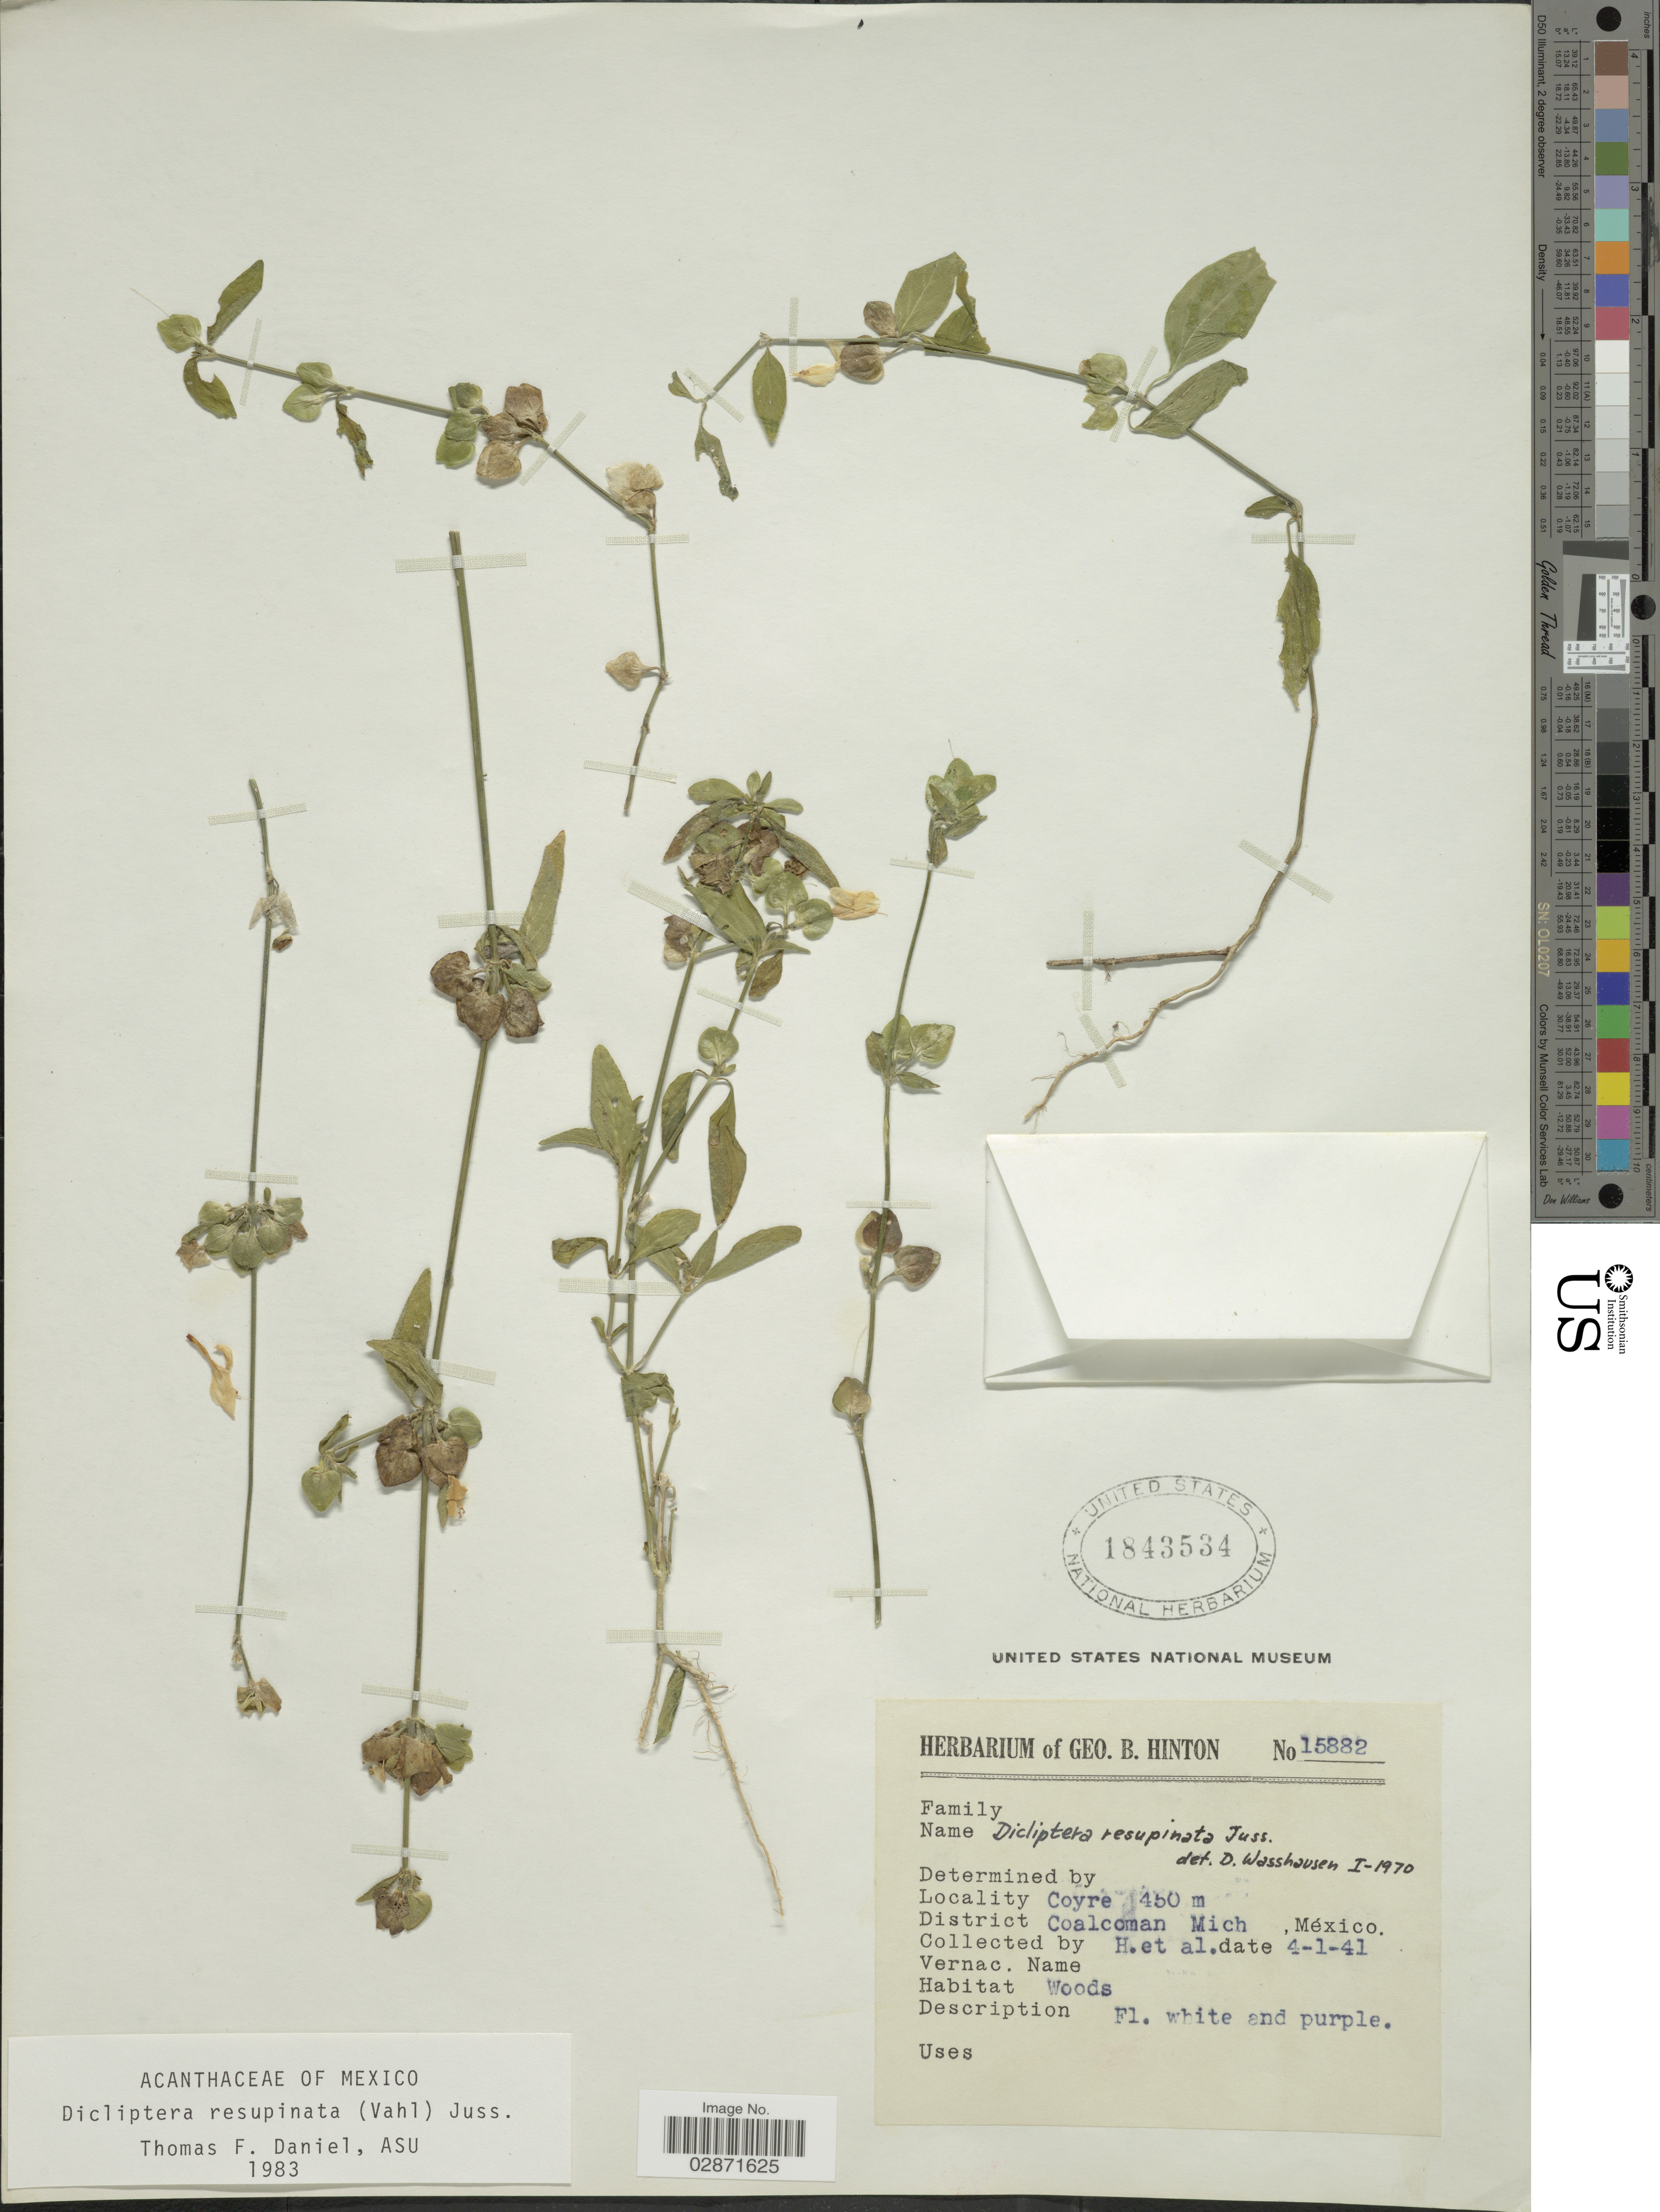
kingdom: Plantae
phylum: Tracheophyta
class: Magnoliopsida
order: Lamiales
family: Acanthaceae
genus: Dicliptera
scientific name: Dicliptera resupinata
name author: (Vahl) Juss.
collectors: G. B. Hinton & et al.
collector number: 15882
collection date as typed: Transcribed d/m/y: 4/1/41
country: Mexico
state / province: Michoacán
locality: Coyre, District Coalcoman Mich., México.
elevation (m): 450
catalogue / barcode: US 1843534